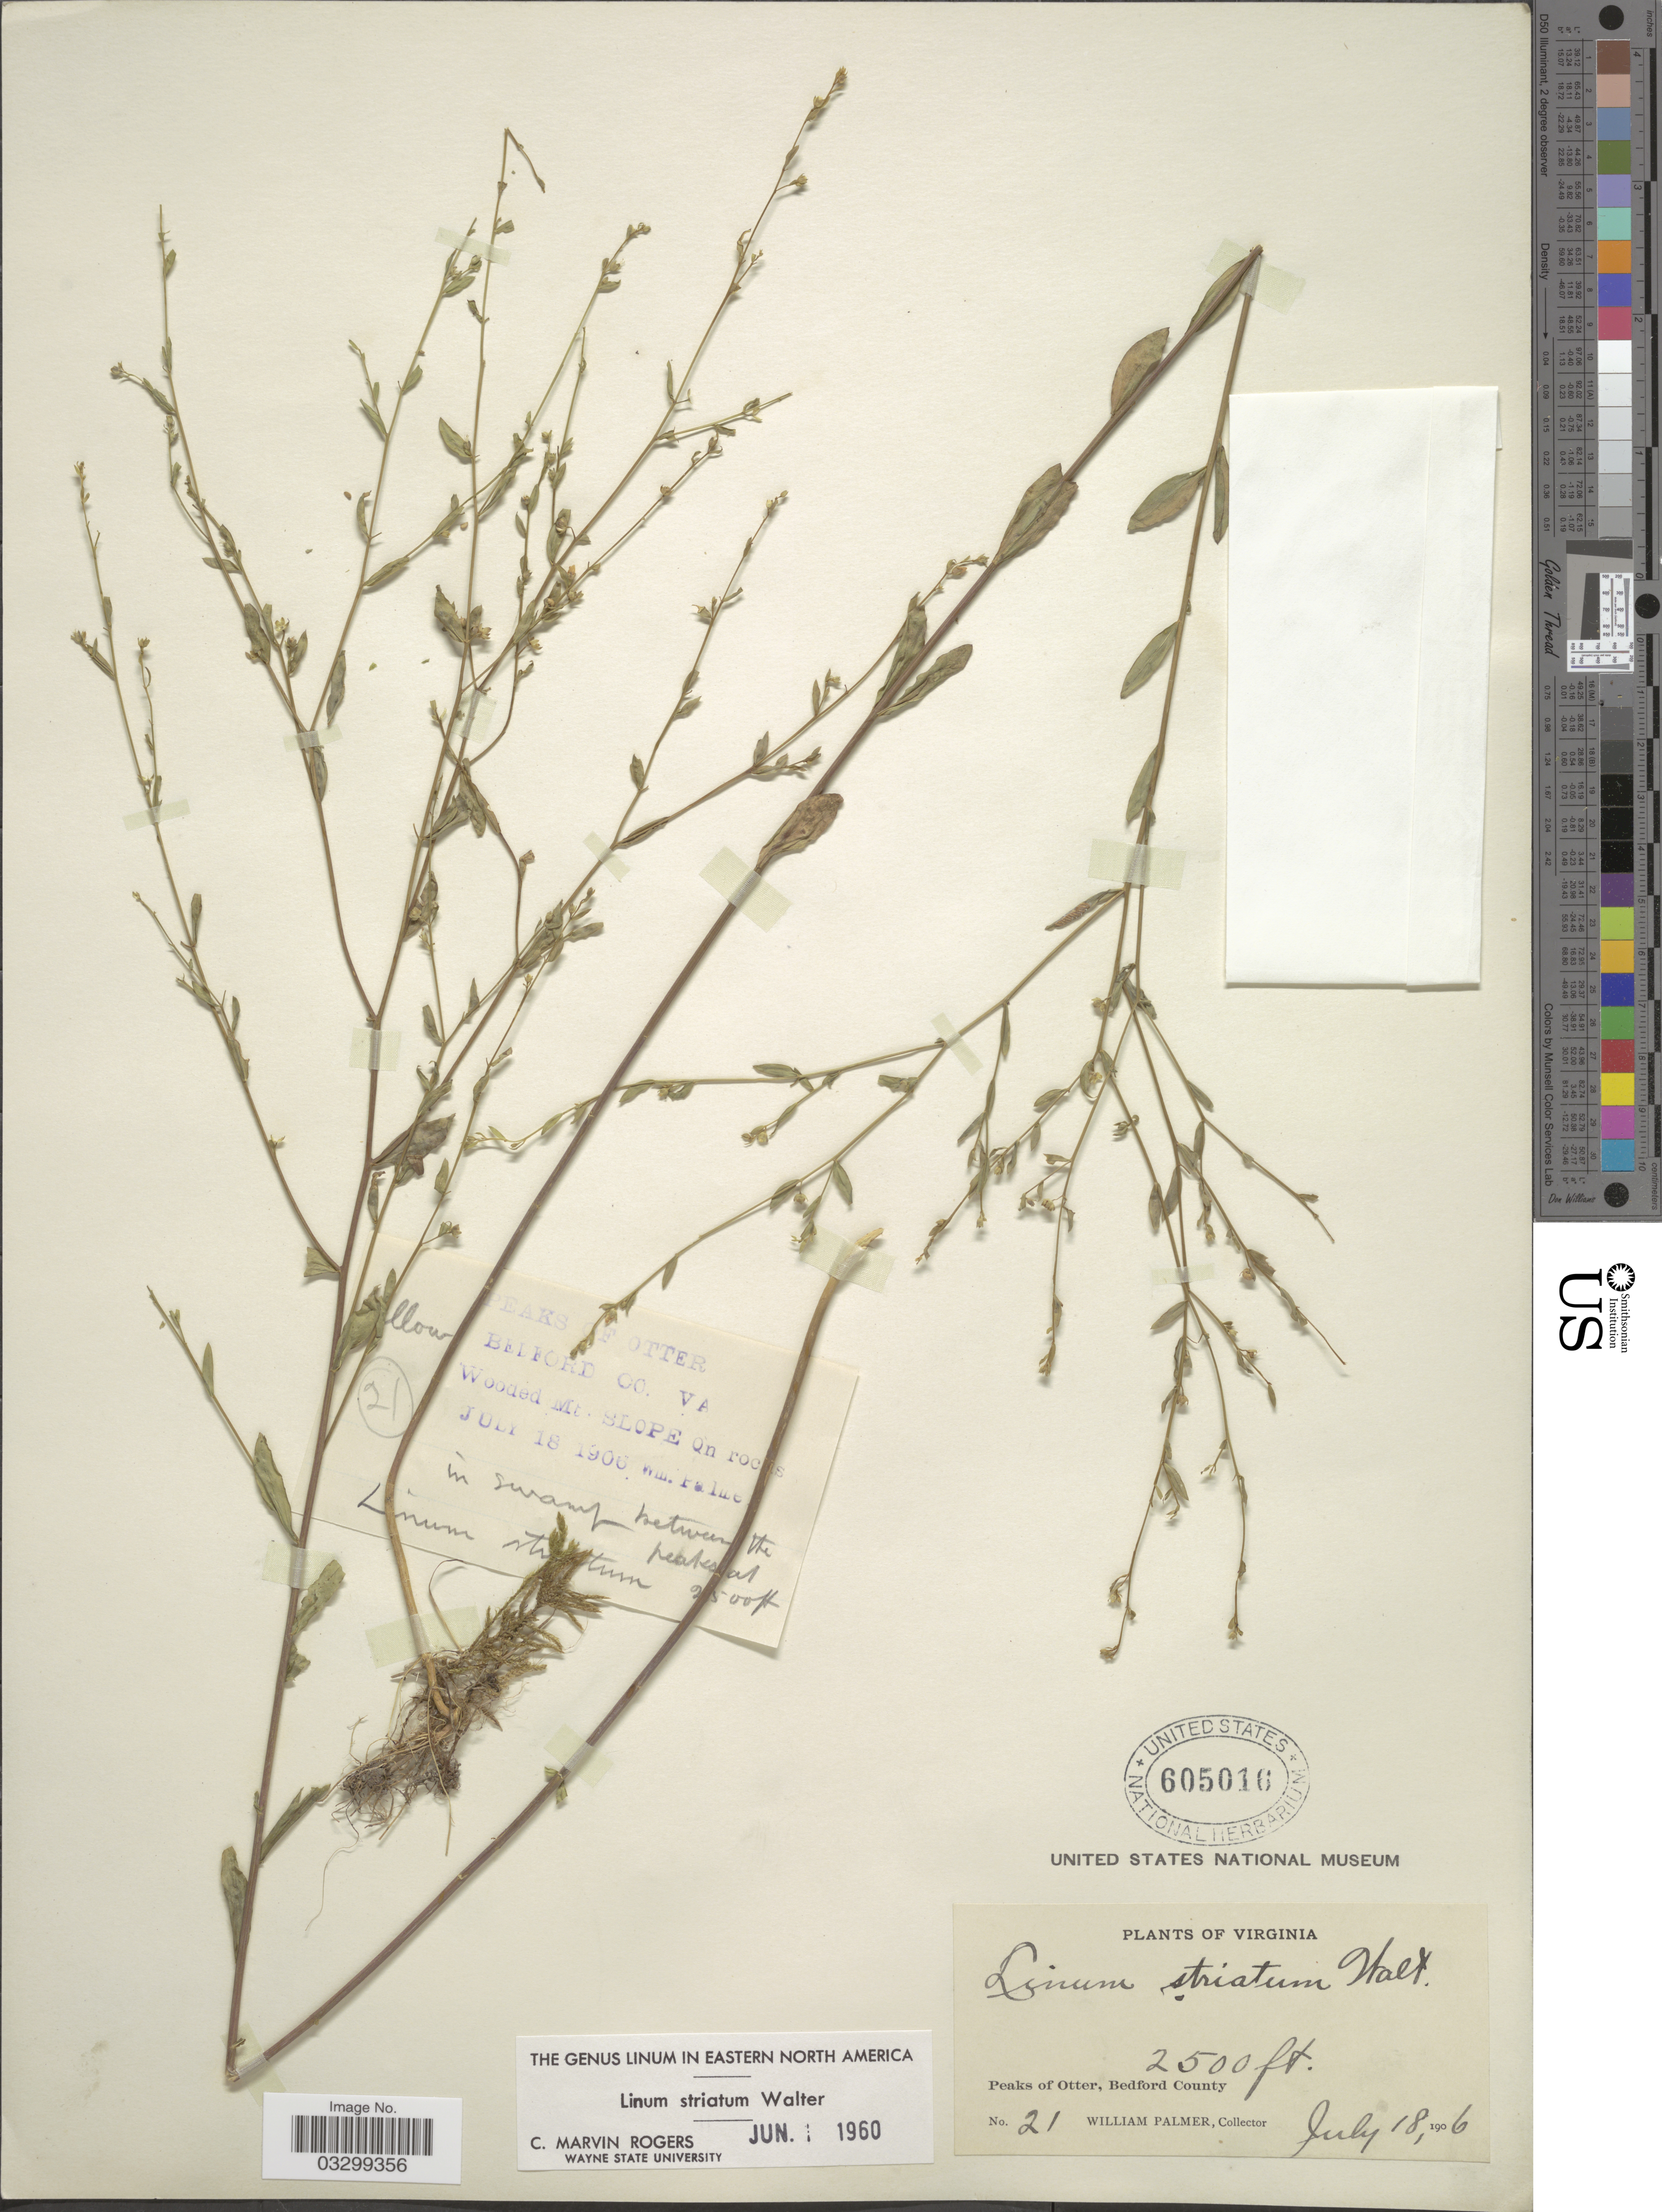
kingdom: Plantae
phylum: Tracheophyta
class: Magnoliopsida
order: Malpighiales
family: Linaceae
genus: Linum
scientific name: Linum striatum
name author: Walter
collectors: W. Palmer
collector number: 21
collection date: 1906-07-18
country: United States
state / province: Virginia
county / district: Bedford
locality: Peaks of Otter, Bedford County. Wooded Mt. Slope on rocks.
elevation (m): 762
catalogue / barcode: US 605016